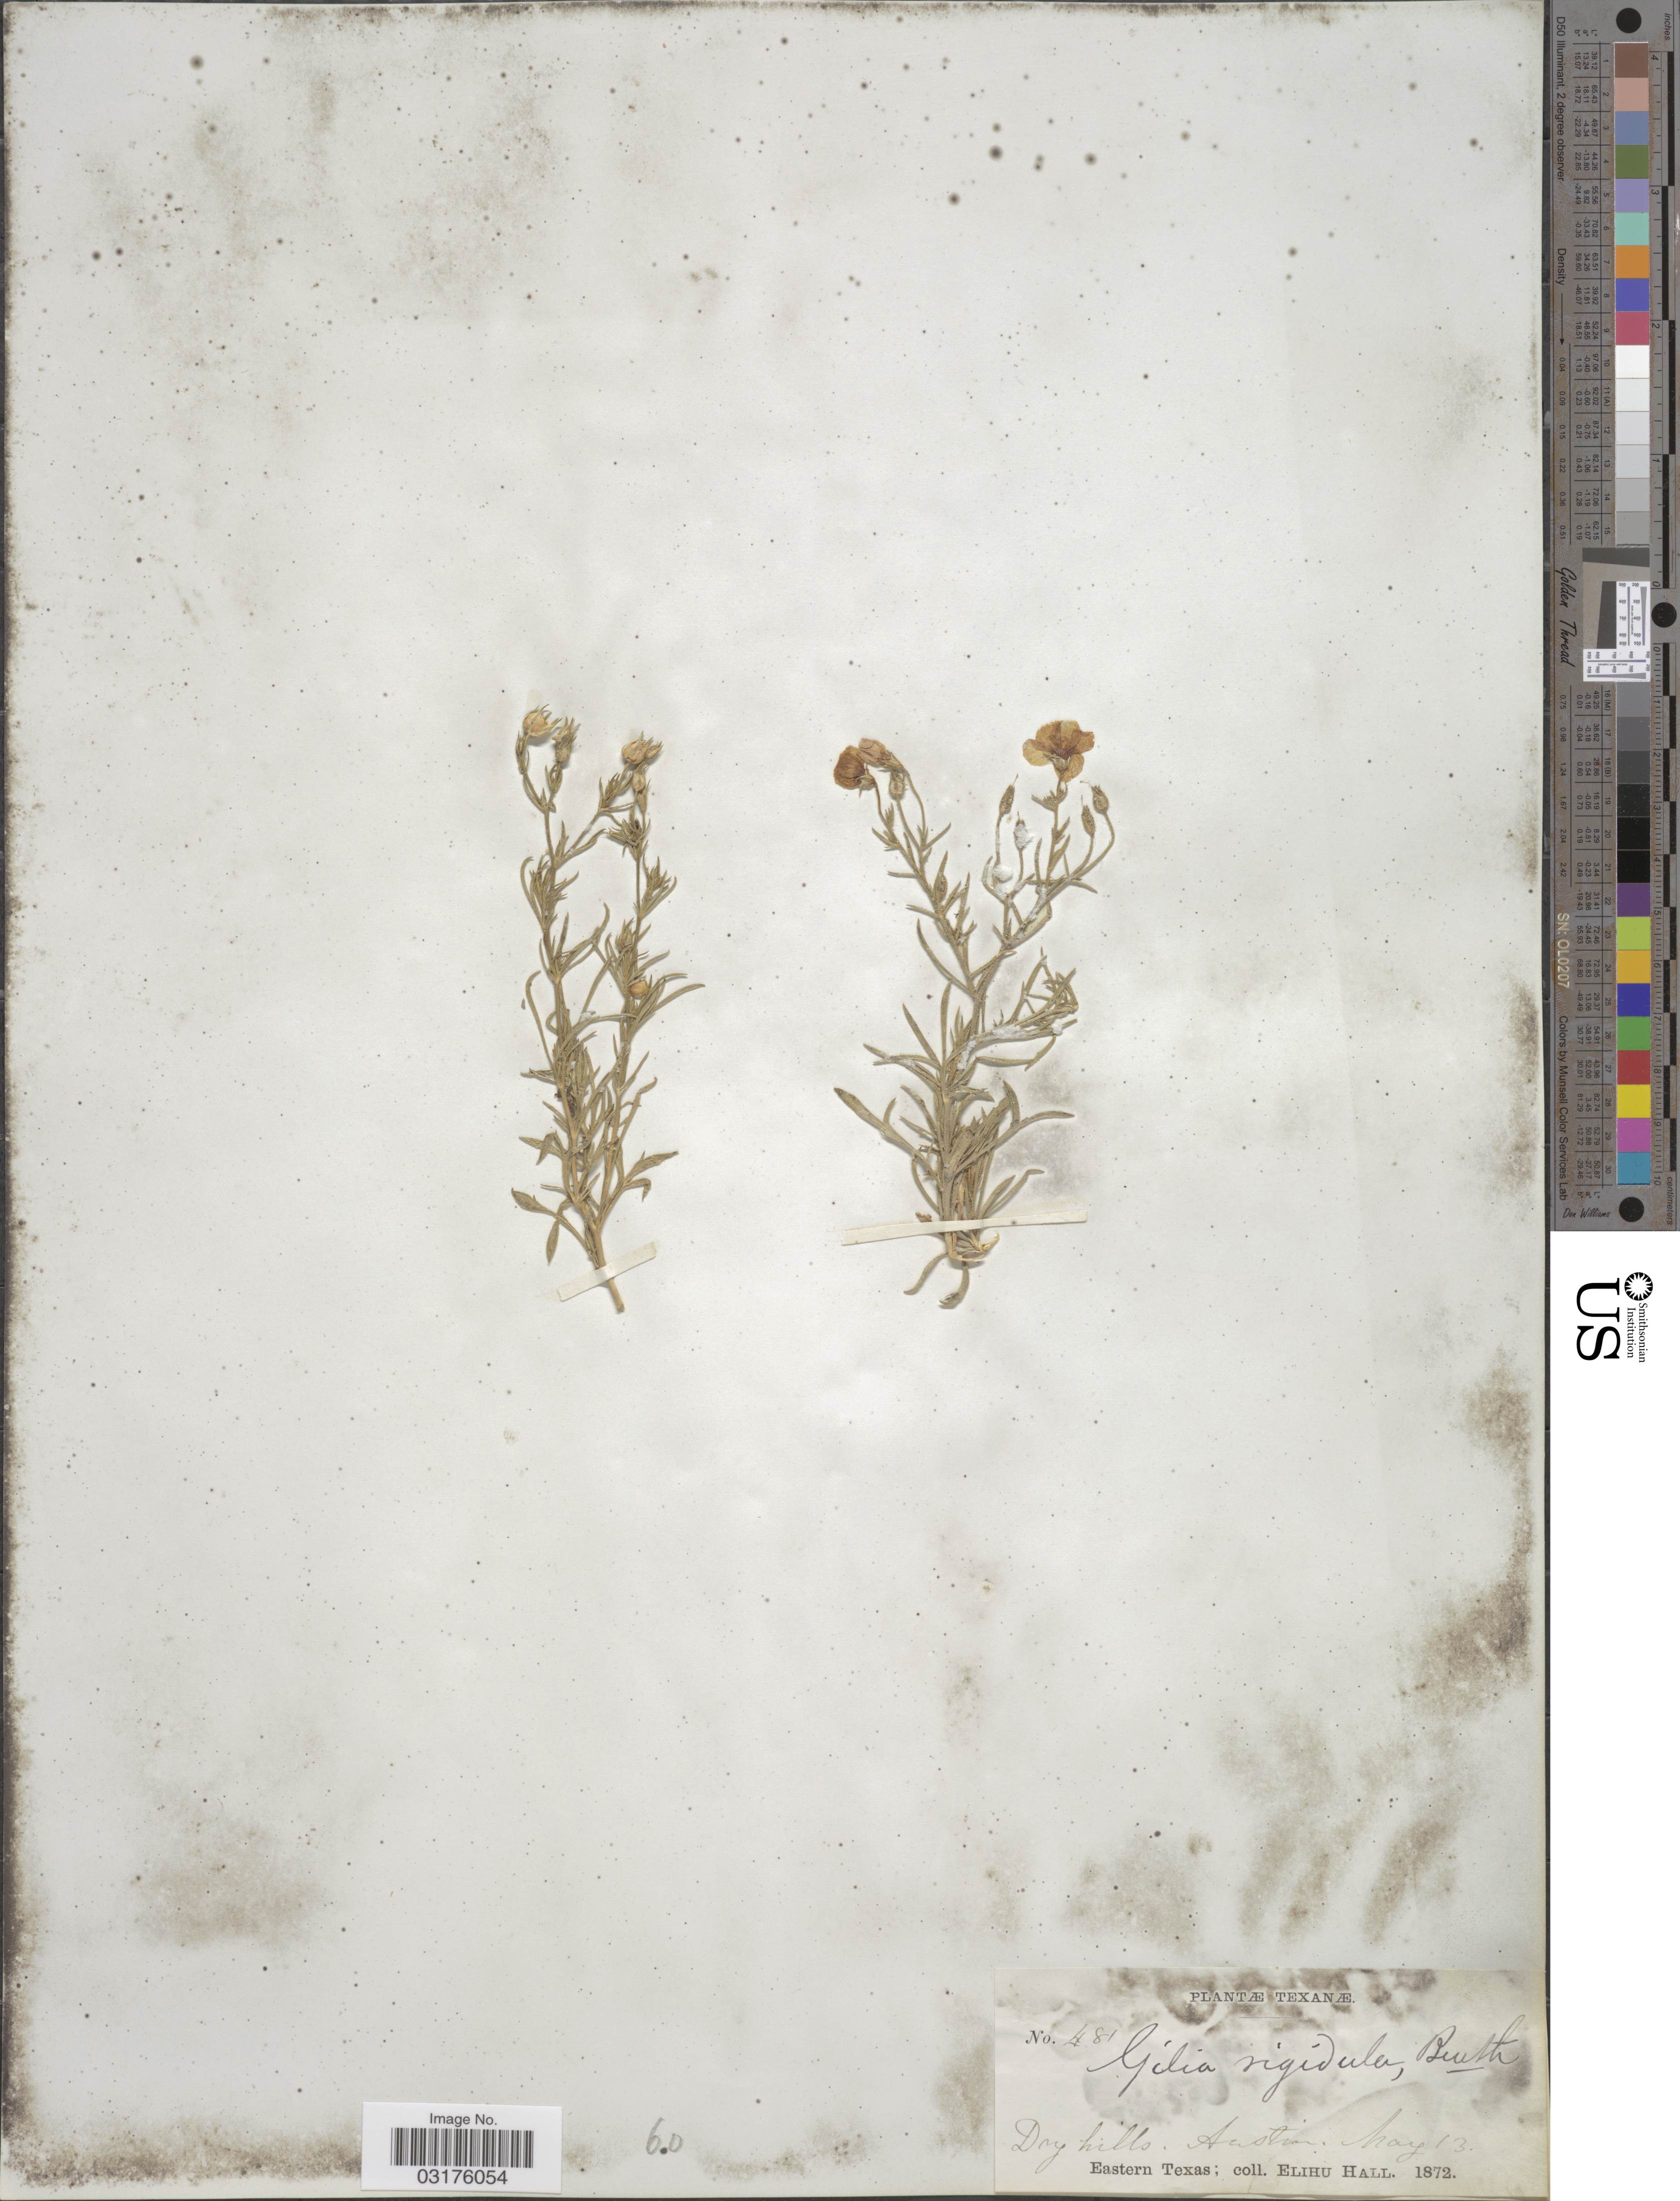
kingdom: Plantae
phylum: Tracheophyta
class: Magnoliopsida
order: Ericales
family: Polemoniaceae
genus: Giliastrum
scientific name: Giliastrum rigidulum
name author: (Benth.) Rydb.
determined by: Strong, Mark T., (BOT), Smithsonian Institution - National Museum of Natural History (UNITED STATES)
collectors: E. Hall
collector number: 481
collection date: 1872-05-13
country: United States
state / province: Texas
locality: Austin. Eastern Texas.